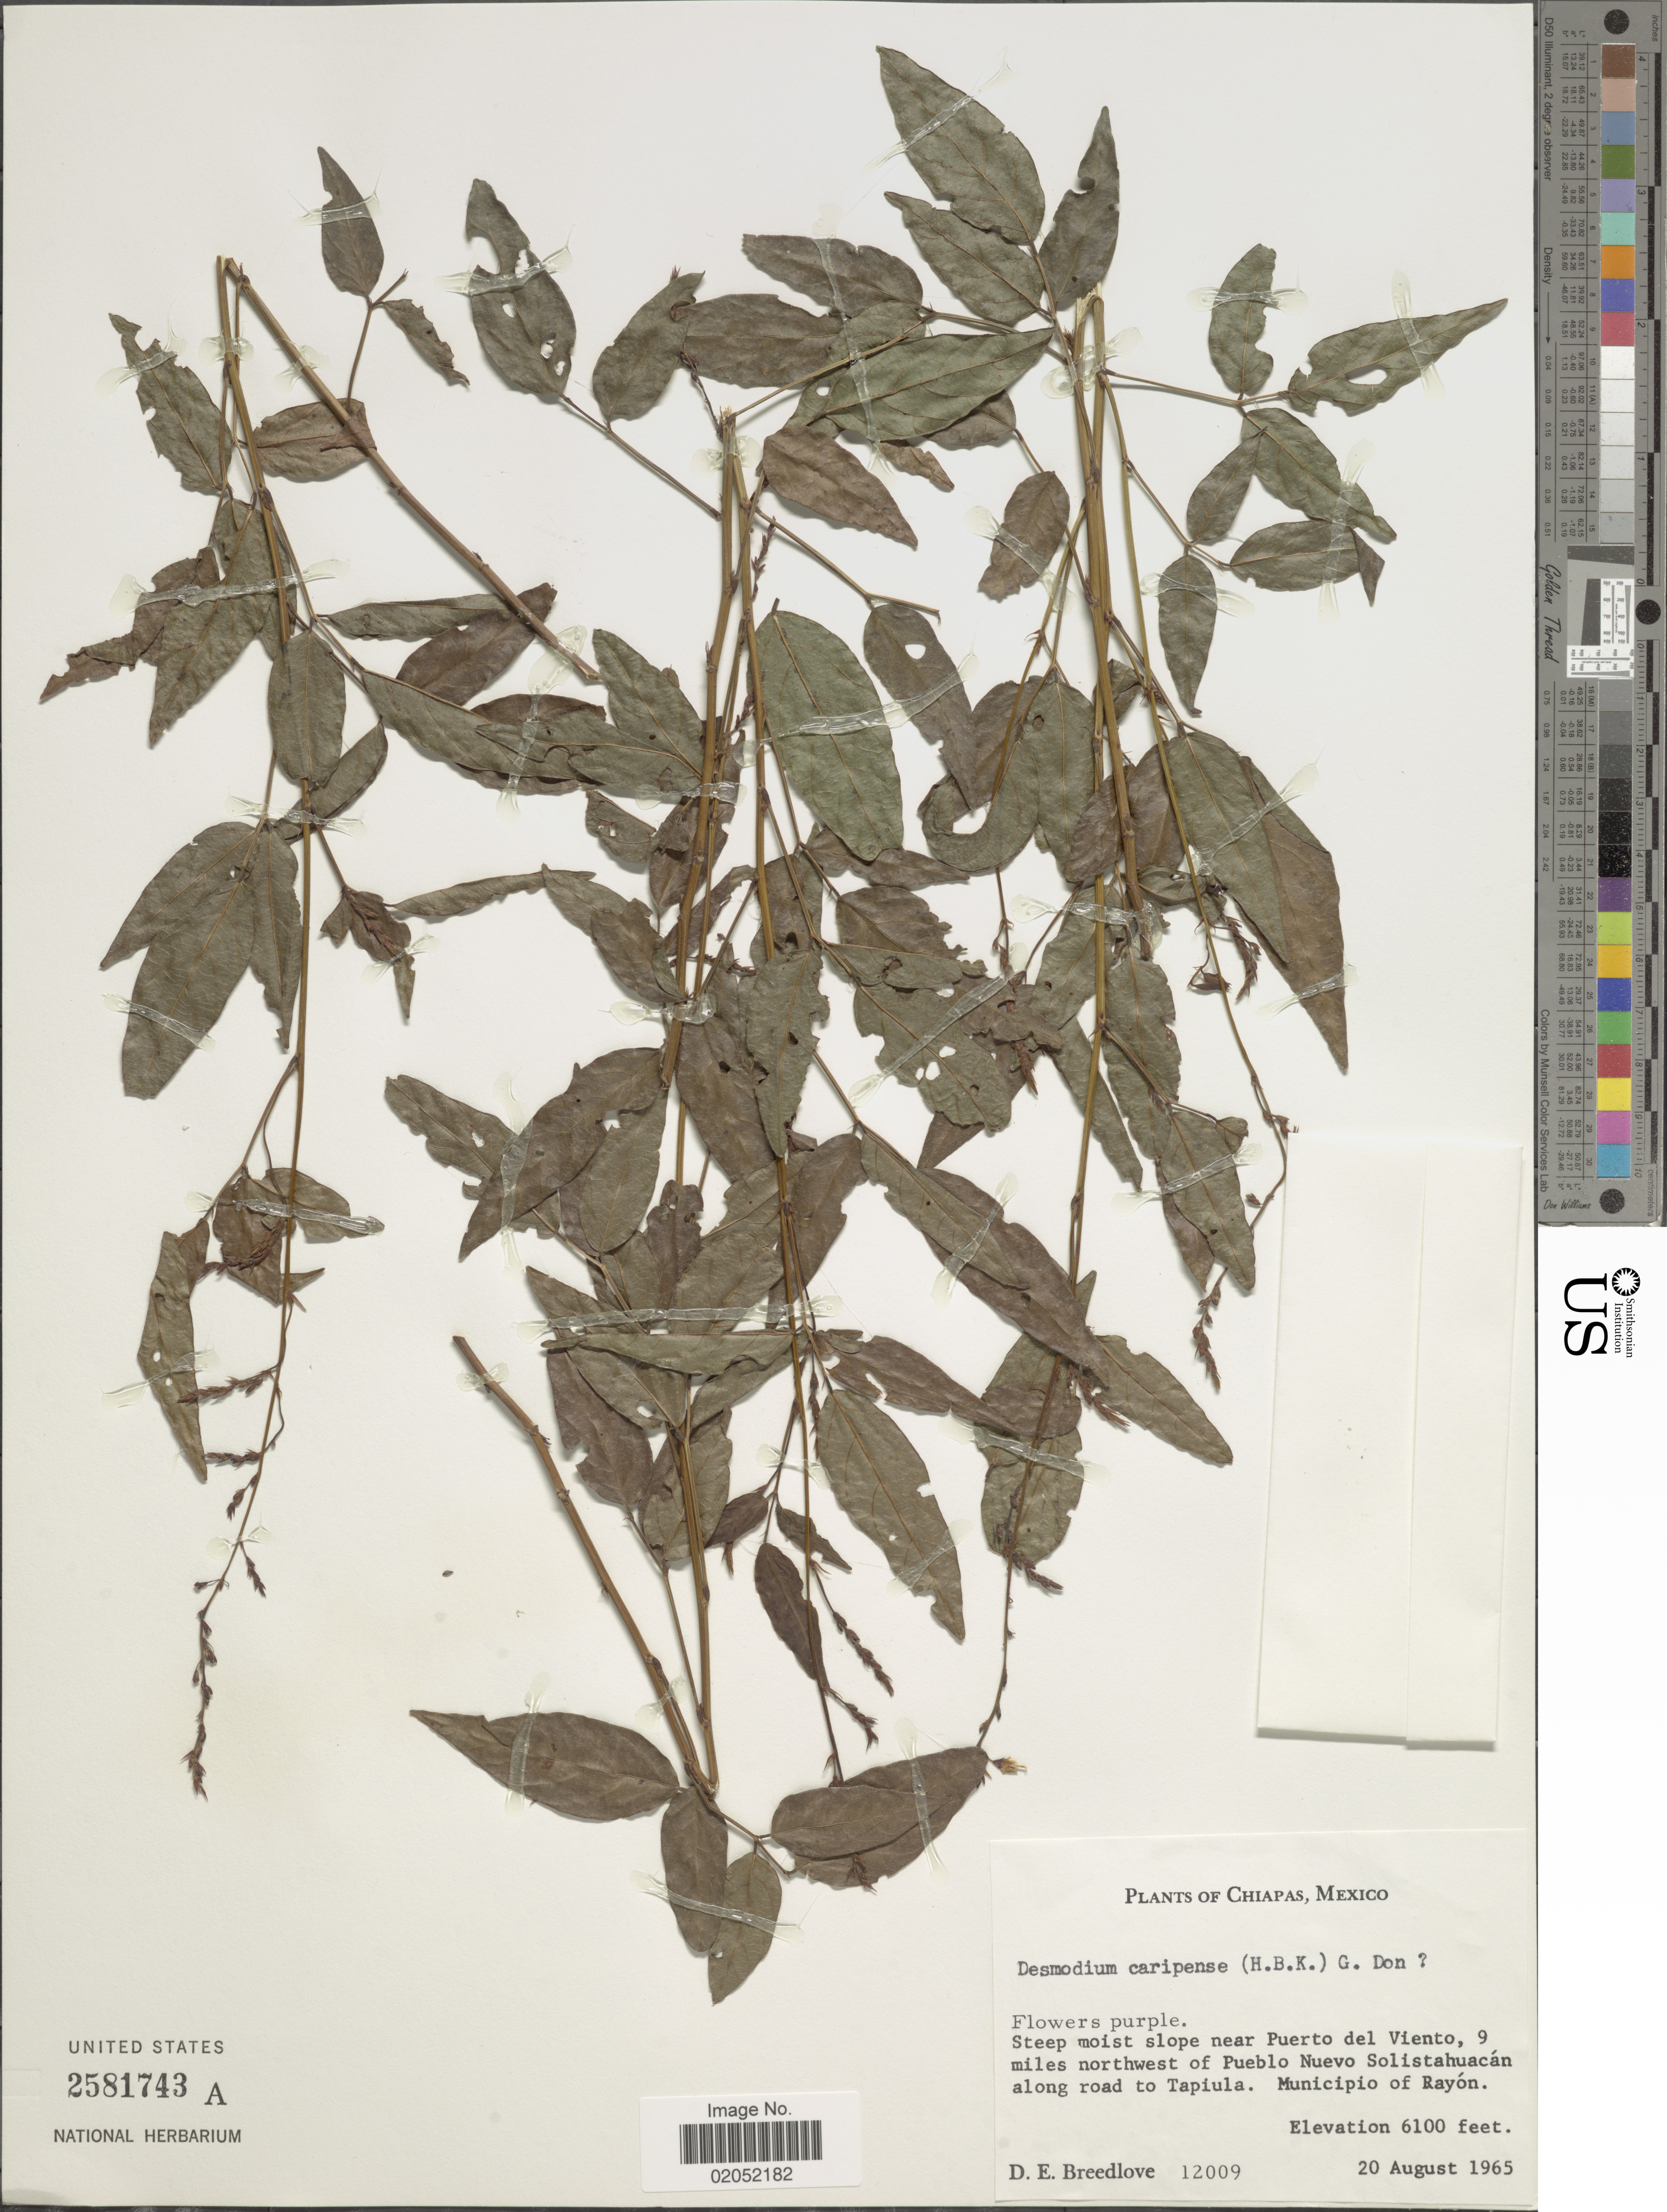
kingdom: Plantae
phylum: Tracheophyta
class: Magnoliopsida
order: Fabales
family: Fabaceae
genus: Desmodium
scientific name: Desmodium caripense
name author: (Kunth) G. Don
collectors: D. E. Breedlove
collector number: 12009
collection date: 1965-08-20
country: Mexico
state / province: Chiapas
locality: Chiapas, Mexico. Steep moist slope near Puerto del Viento, 9 miles northwest of Pueblo Nuevo Solistahuacan along road to Tapiula. Municipio of rayon.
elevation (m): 1859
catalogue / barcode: US 2581743A